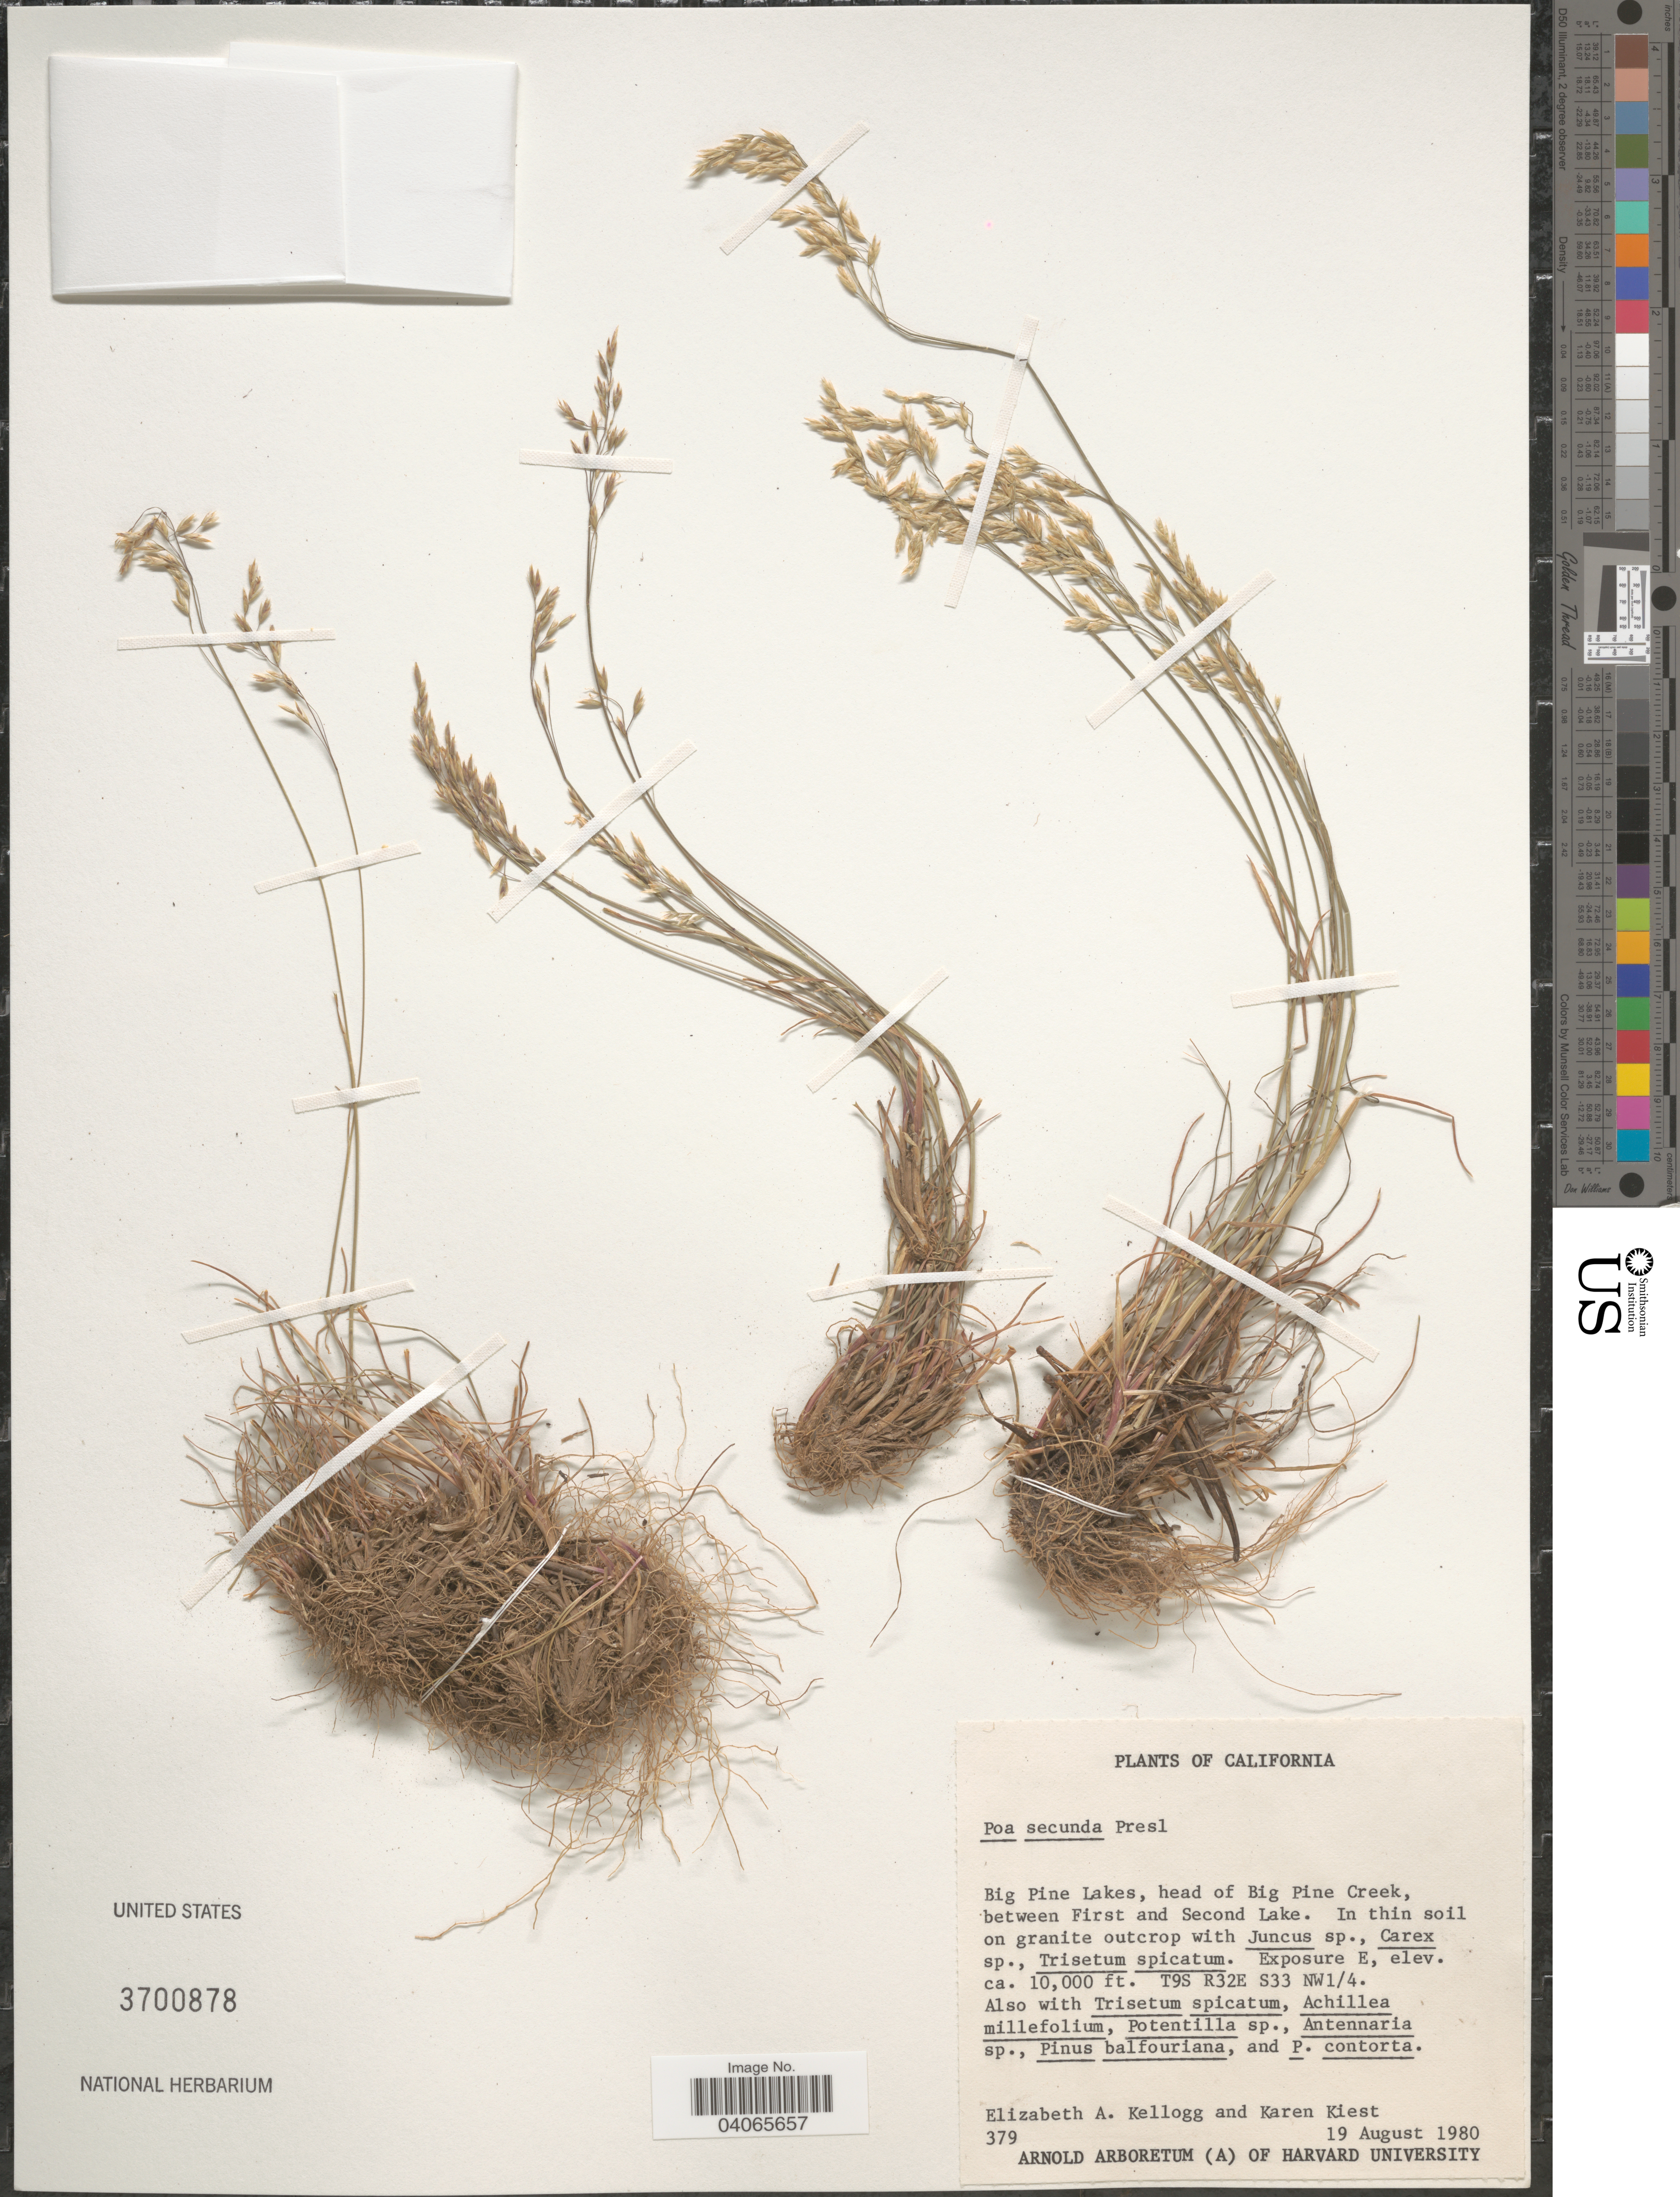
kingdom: Plantae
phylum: Tracheophyta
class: Liliopsida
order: Poales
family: Poaceae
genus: Poa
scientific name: Poa secunda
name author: J. Presl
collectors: E. A. Kellogg & K. Kiest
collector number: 379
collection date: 1980-08-19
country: United States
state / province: California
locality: Big Pine Lakes, head of Big Pine Creek, between First and Second Lake. T9S R32E S33 NW¼.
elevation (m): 3048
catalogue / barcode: US 3700878